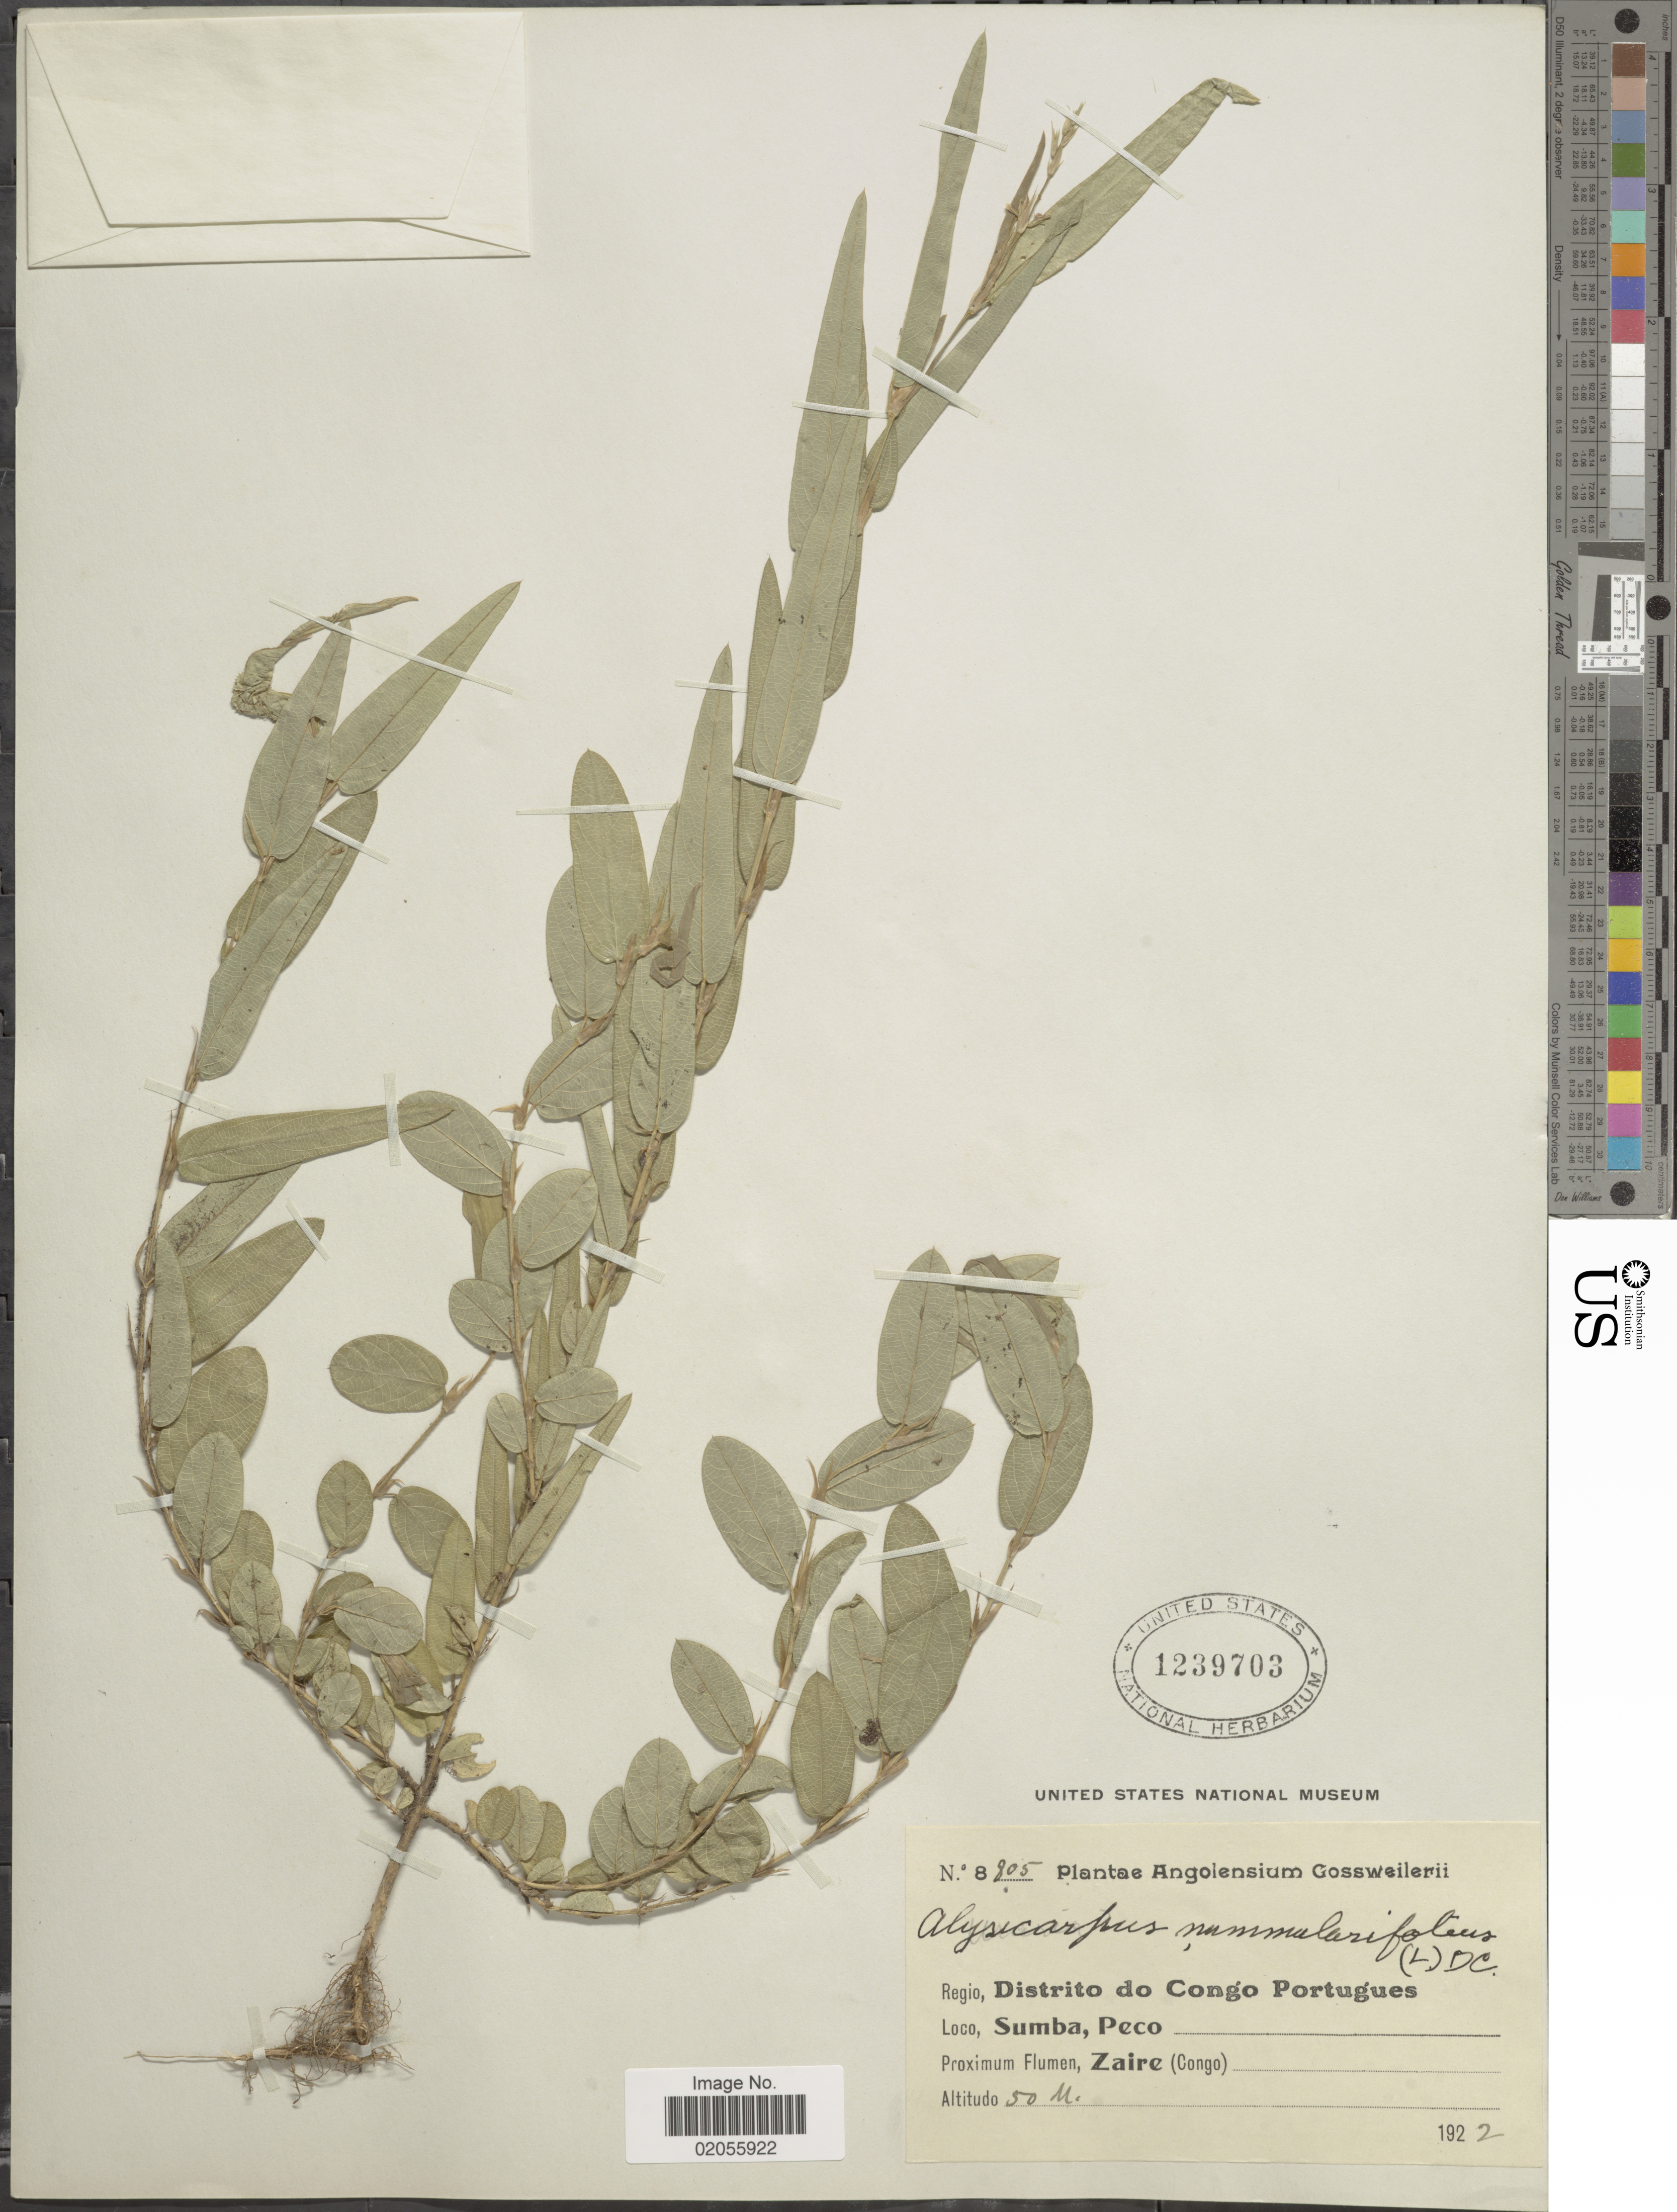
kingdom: Plantae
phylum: Tracheophyta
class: Magnoliopsida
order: Fabales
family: Fabaceae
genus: Alysicarpus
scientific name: Alysicarpus nummularifolius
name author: DC.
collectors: -. Gossweiler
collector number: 8805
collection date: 1922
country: Angola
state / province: Zaire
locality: Distrito do Congo Portugies, Sumba, Peco (Congo)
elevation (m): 50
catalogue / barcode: US 1239703